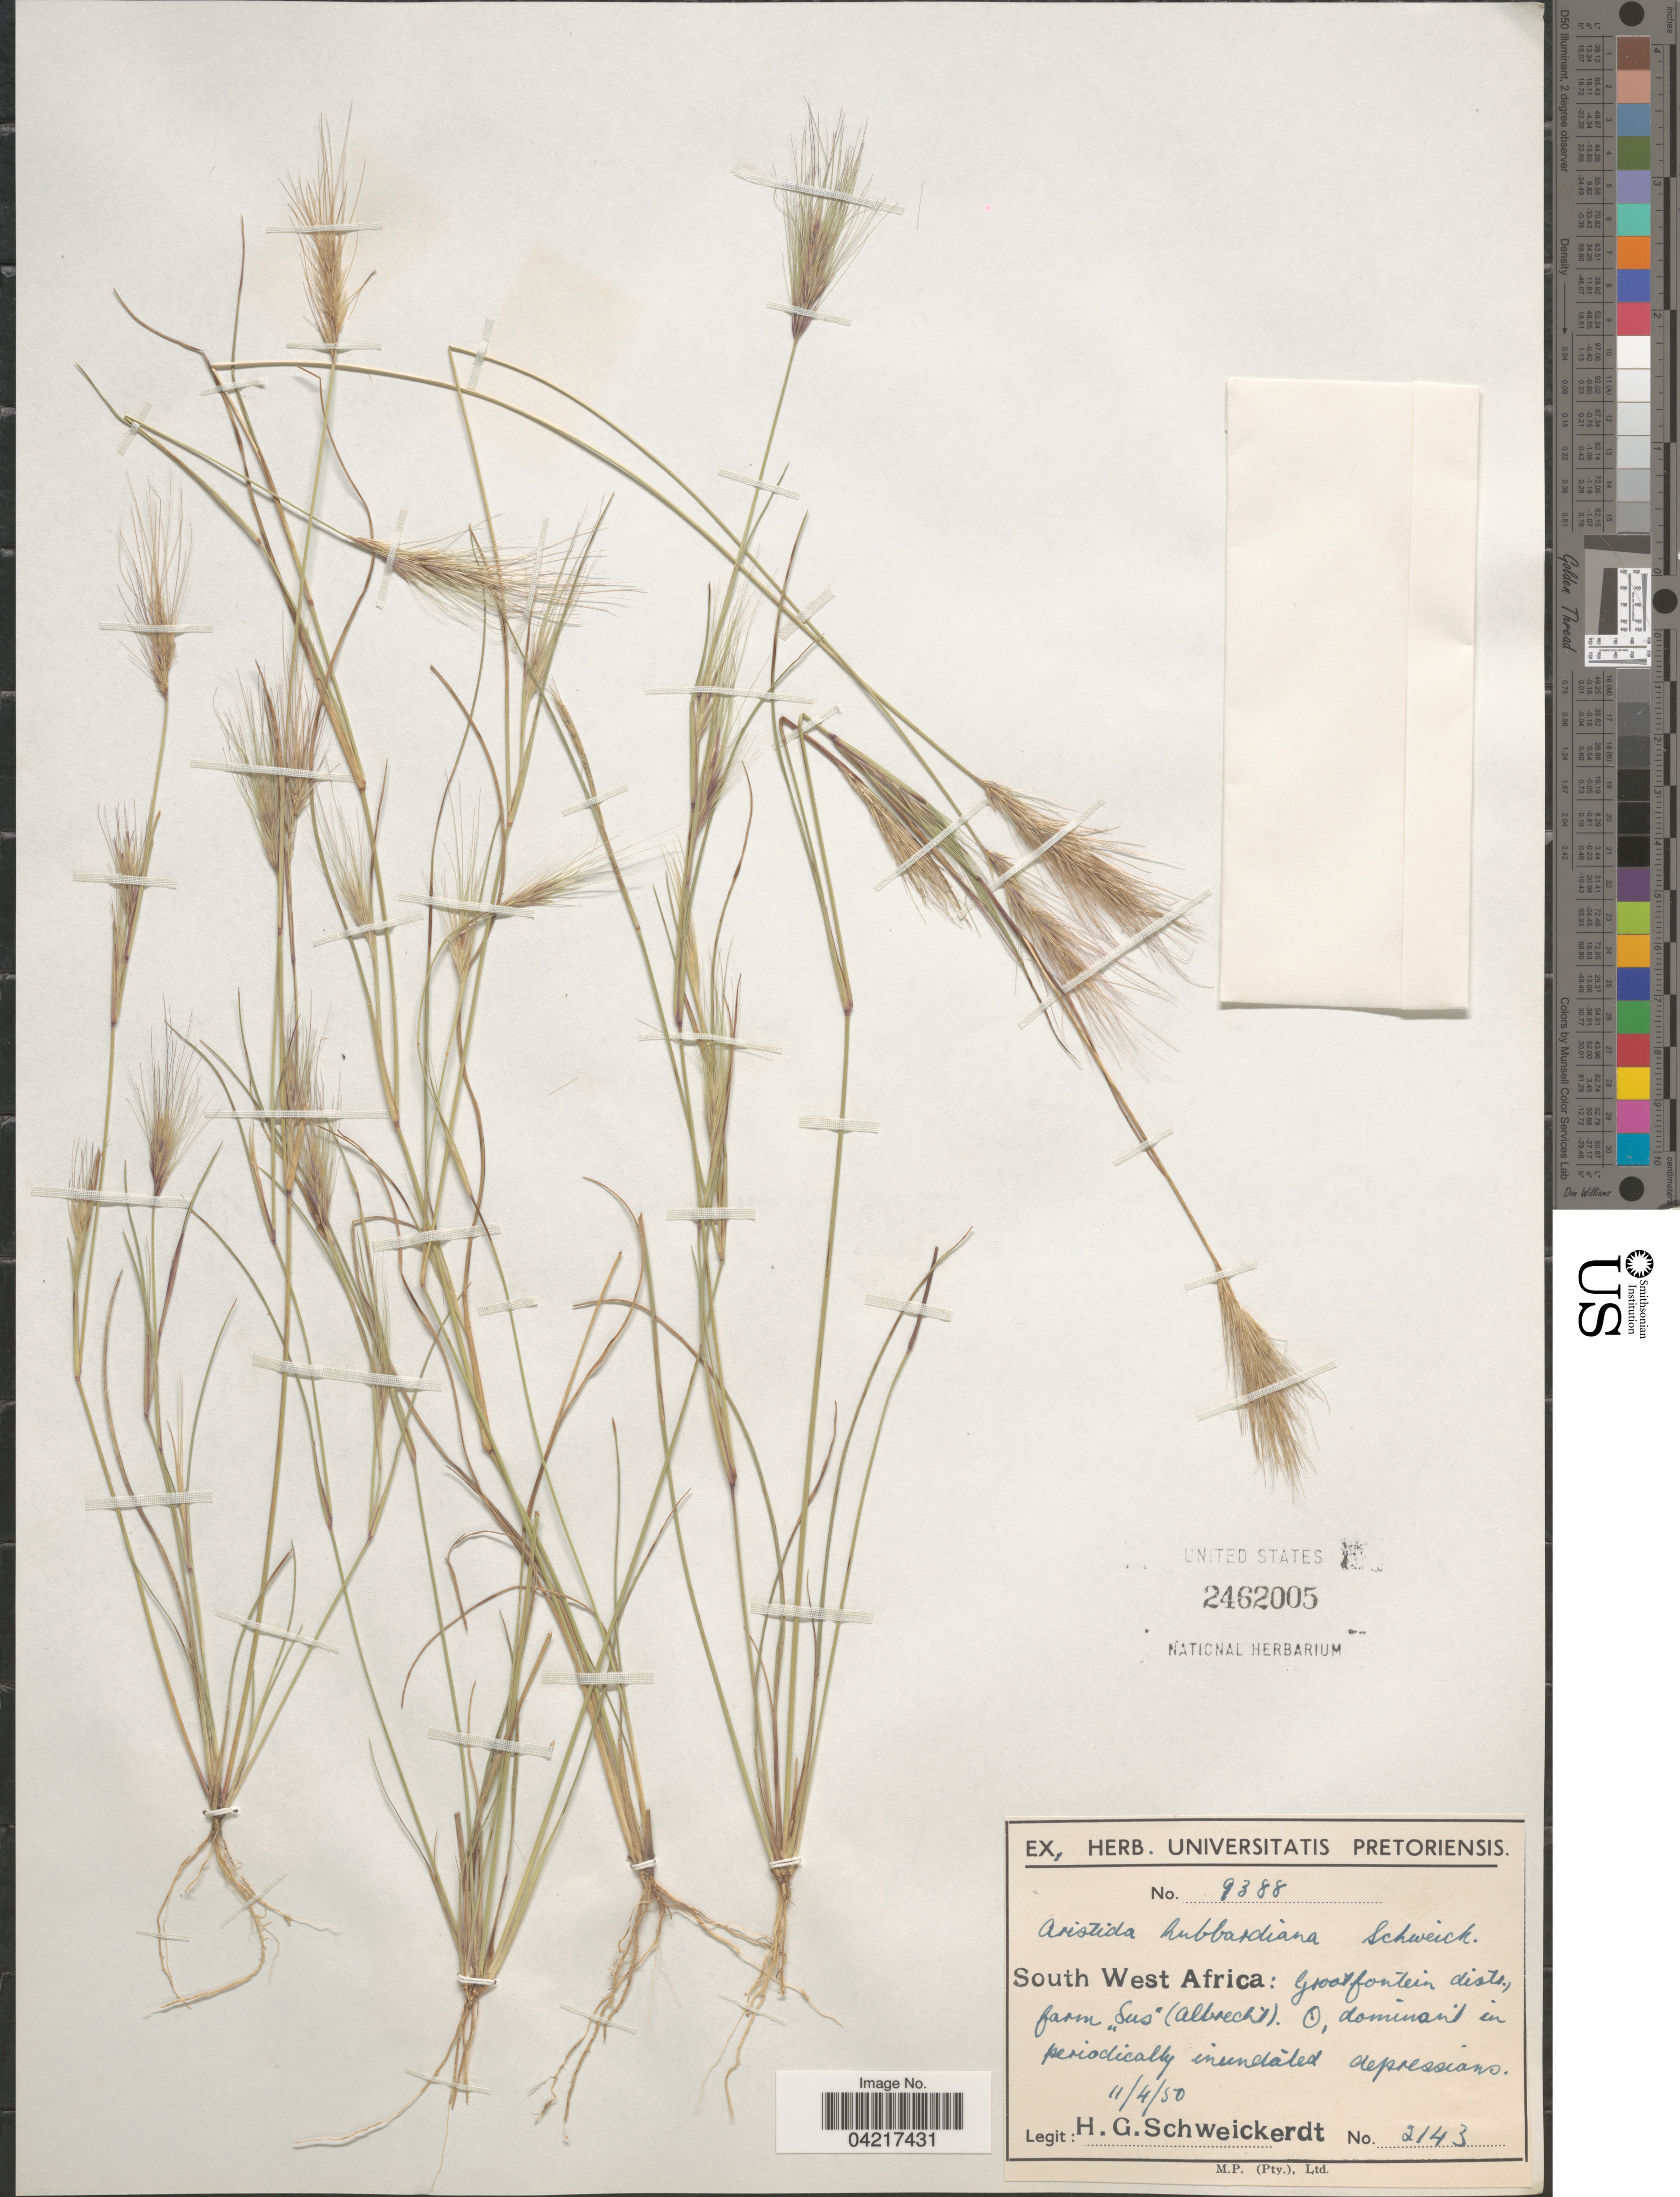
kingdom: Plantae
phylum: Tracheophyta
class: Liliopsida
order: Poales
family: Poaceae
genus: Aristida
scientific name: Aristida hubbardiana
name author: Schweick.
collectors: H. Schweickerdt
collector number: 2143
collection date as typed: Transcribed d/m/y: 11/4/50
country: Namibia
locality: South West Africa. Grootfontein distr., farm "Sus" (Albrecht).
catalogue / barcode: US 2462005